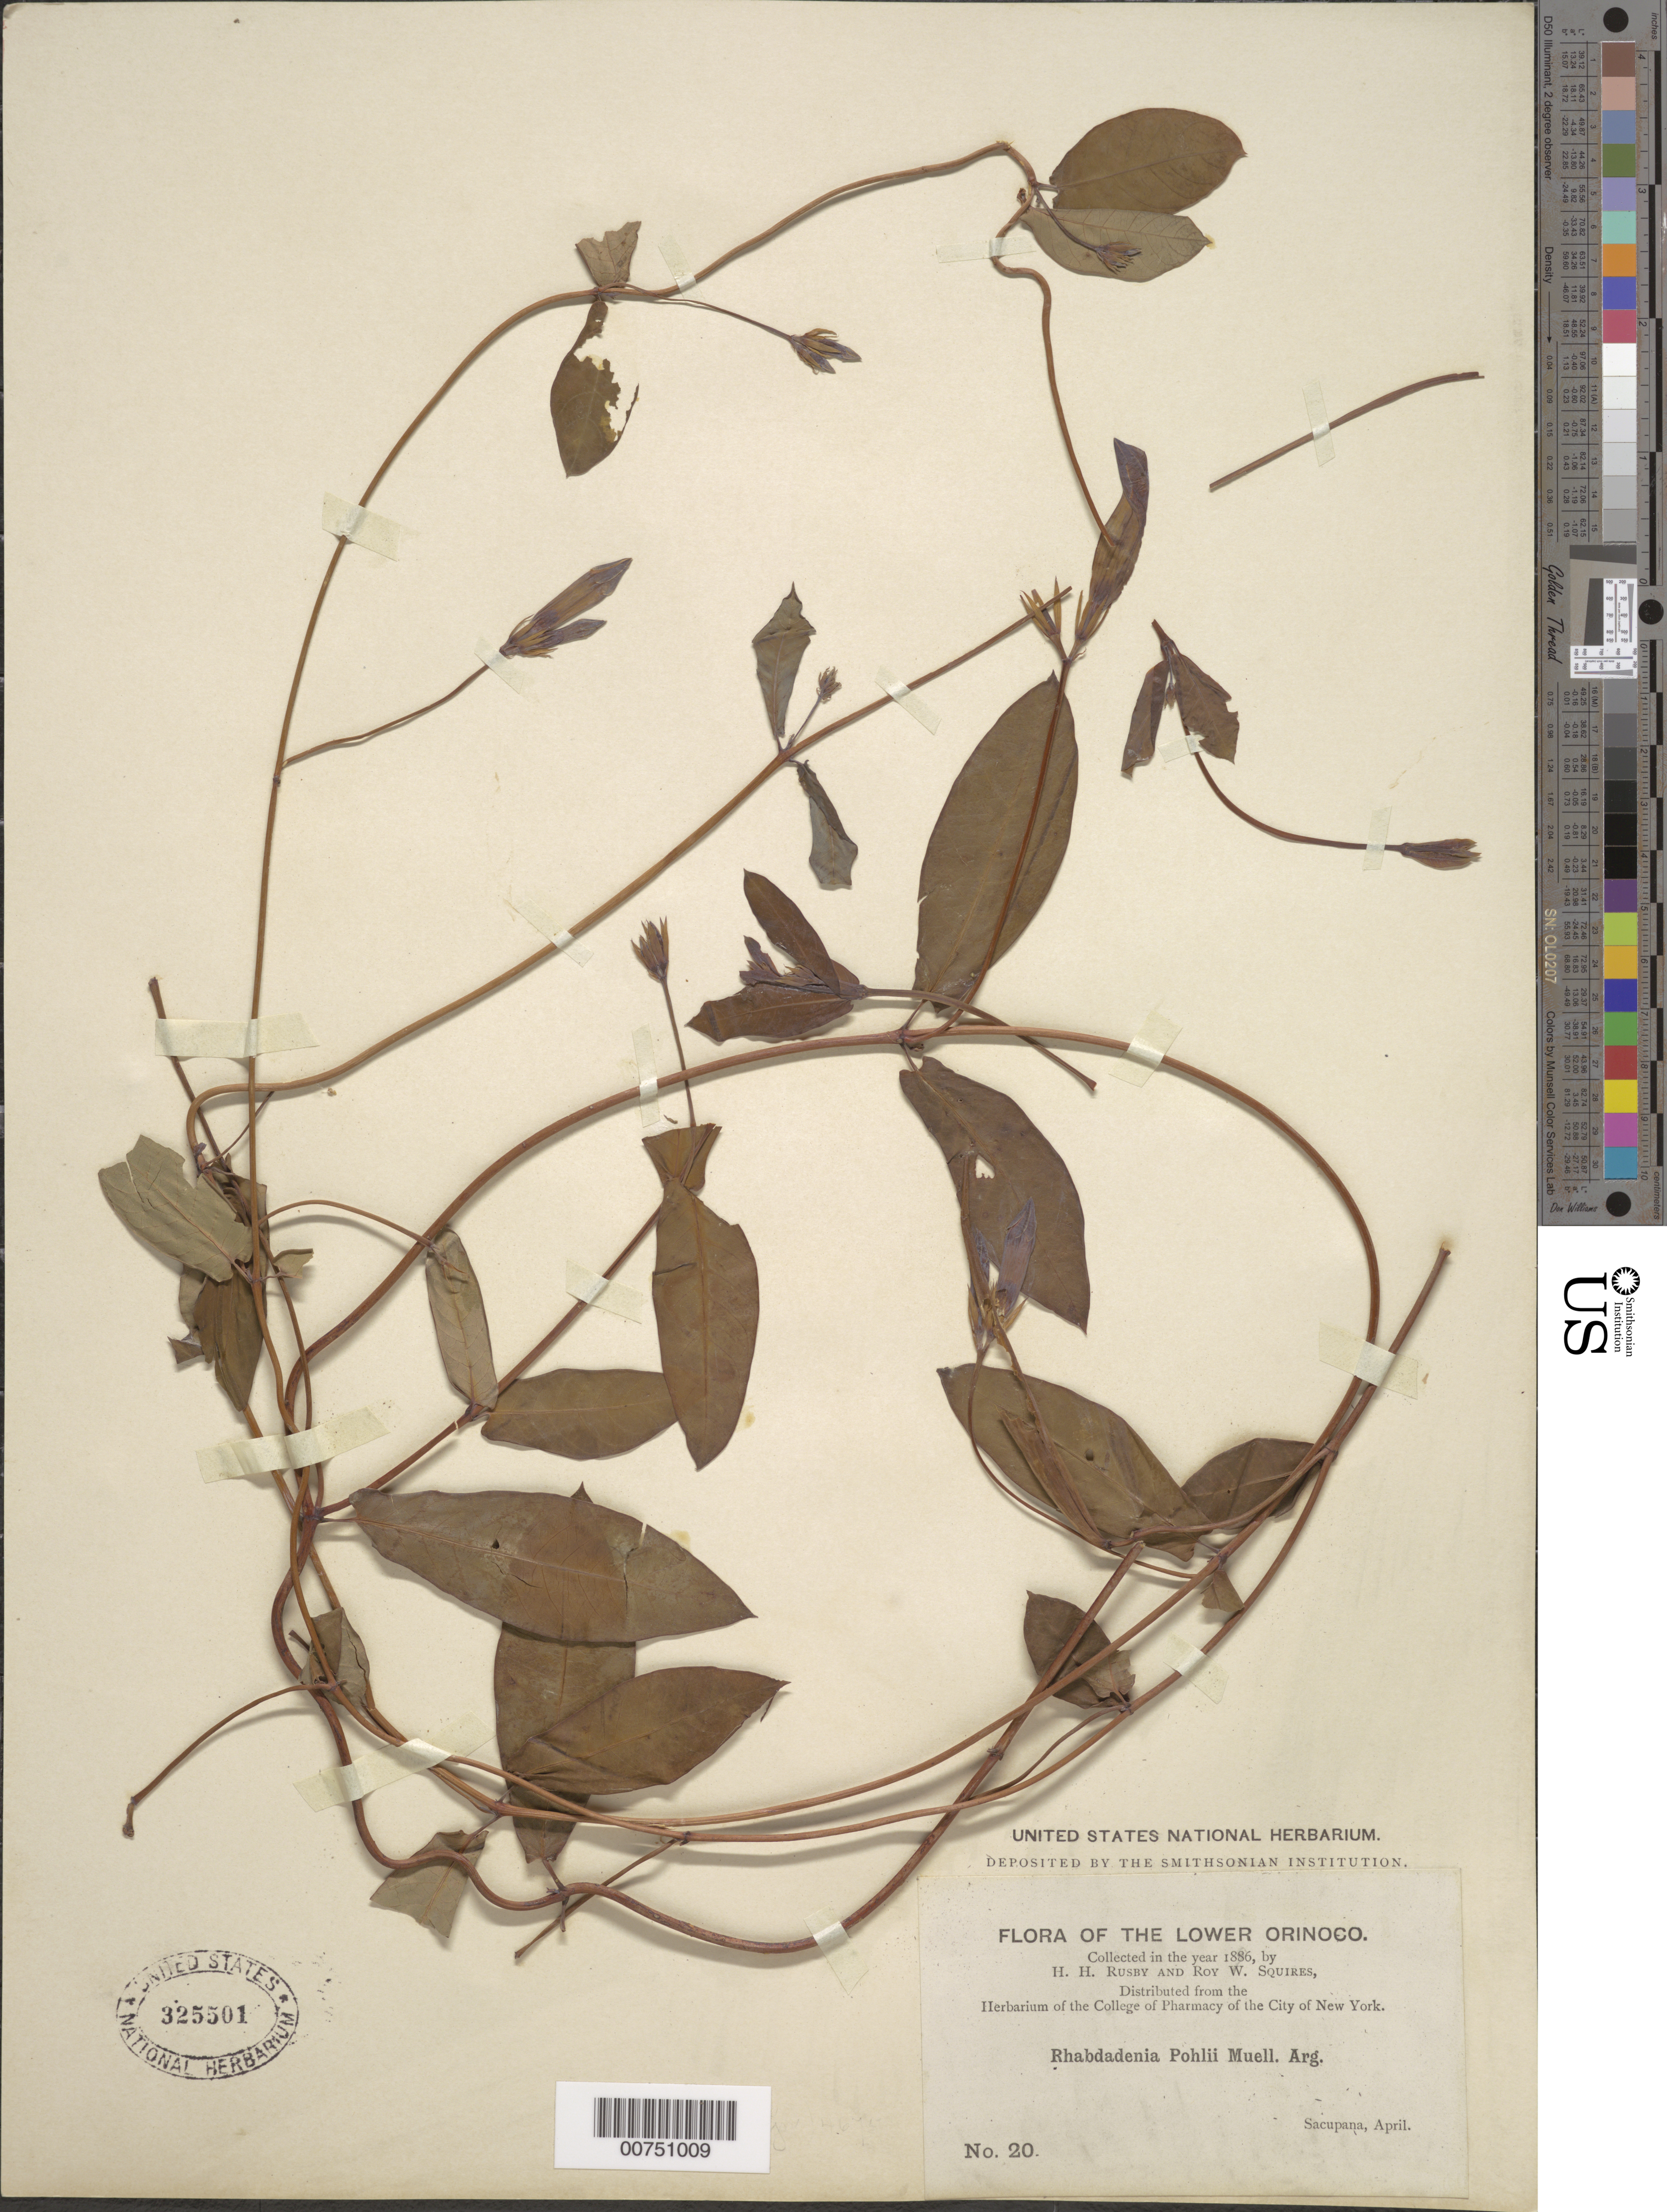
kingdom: Plantae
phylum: Tracheophyta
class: Magnoliopsida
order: Gentianales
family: Apocynaceae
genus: Rhabdadenia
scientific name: Rhabdadenia pohlii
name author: Müll. Arg.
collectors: H. H. Rusby & R. Squires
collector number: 20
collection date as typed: April 1896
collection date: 1896-04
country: Venezuela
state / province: Delta Amacuro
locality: Lower Orinoco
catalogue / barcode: US 325501